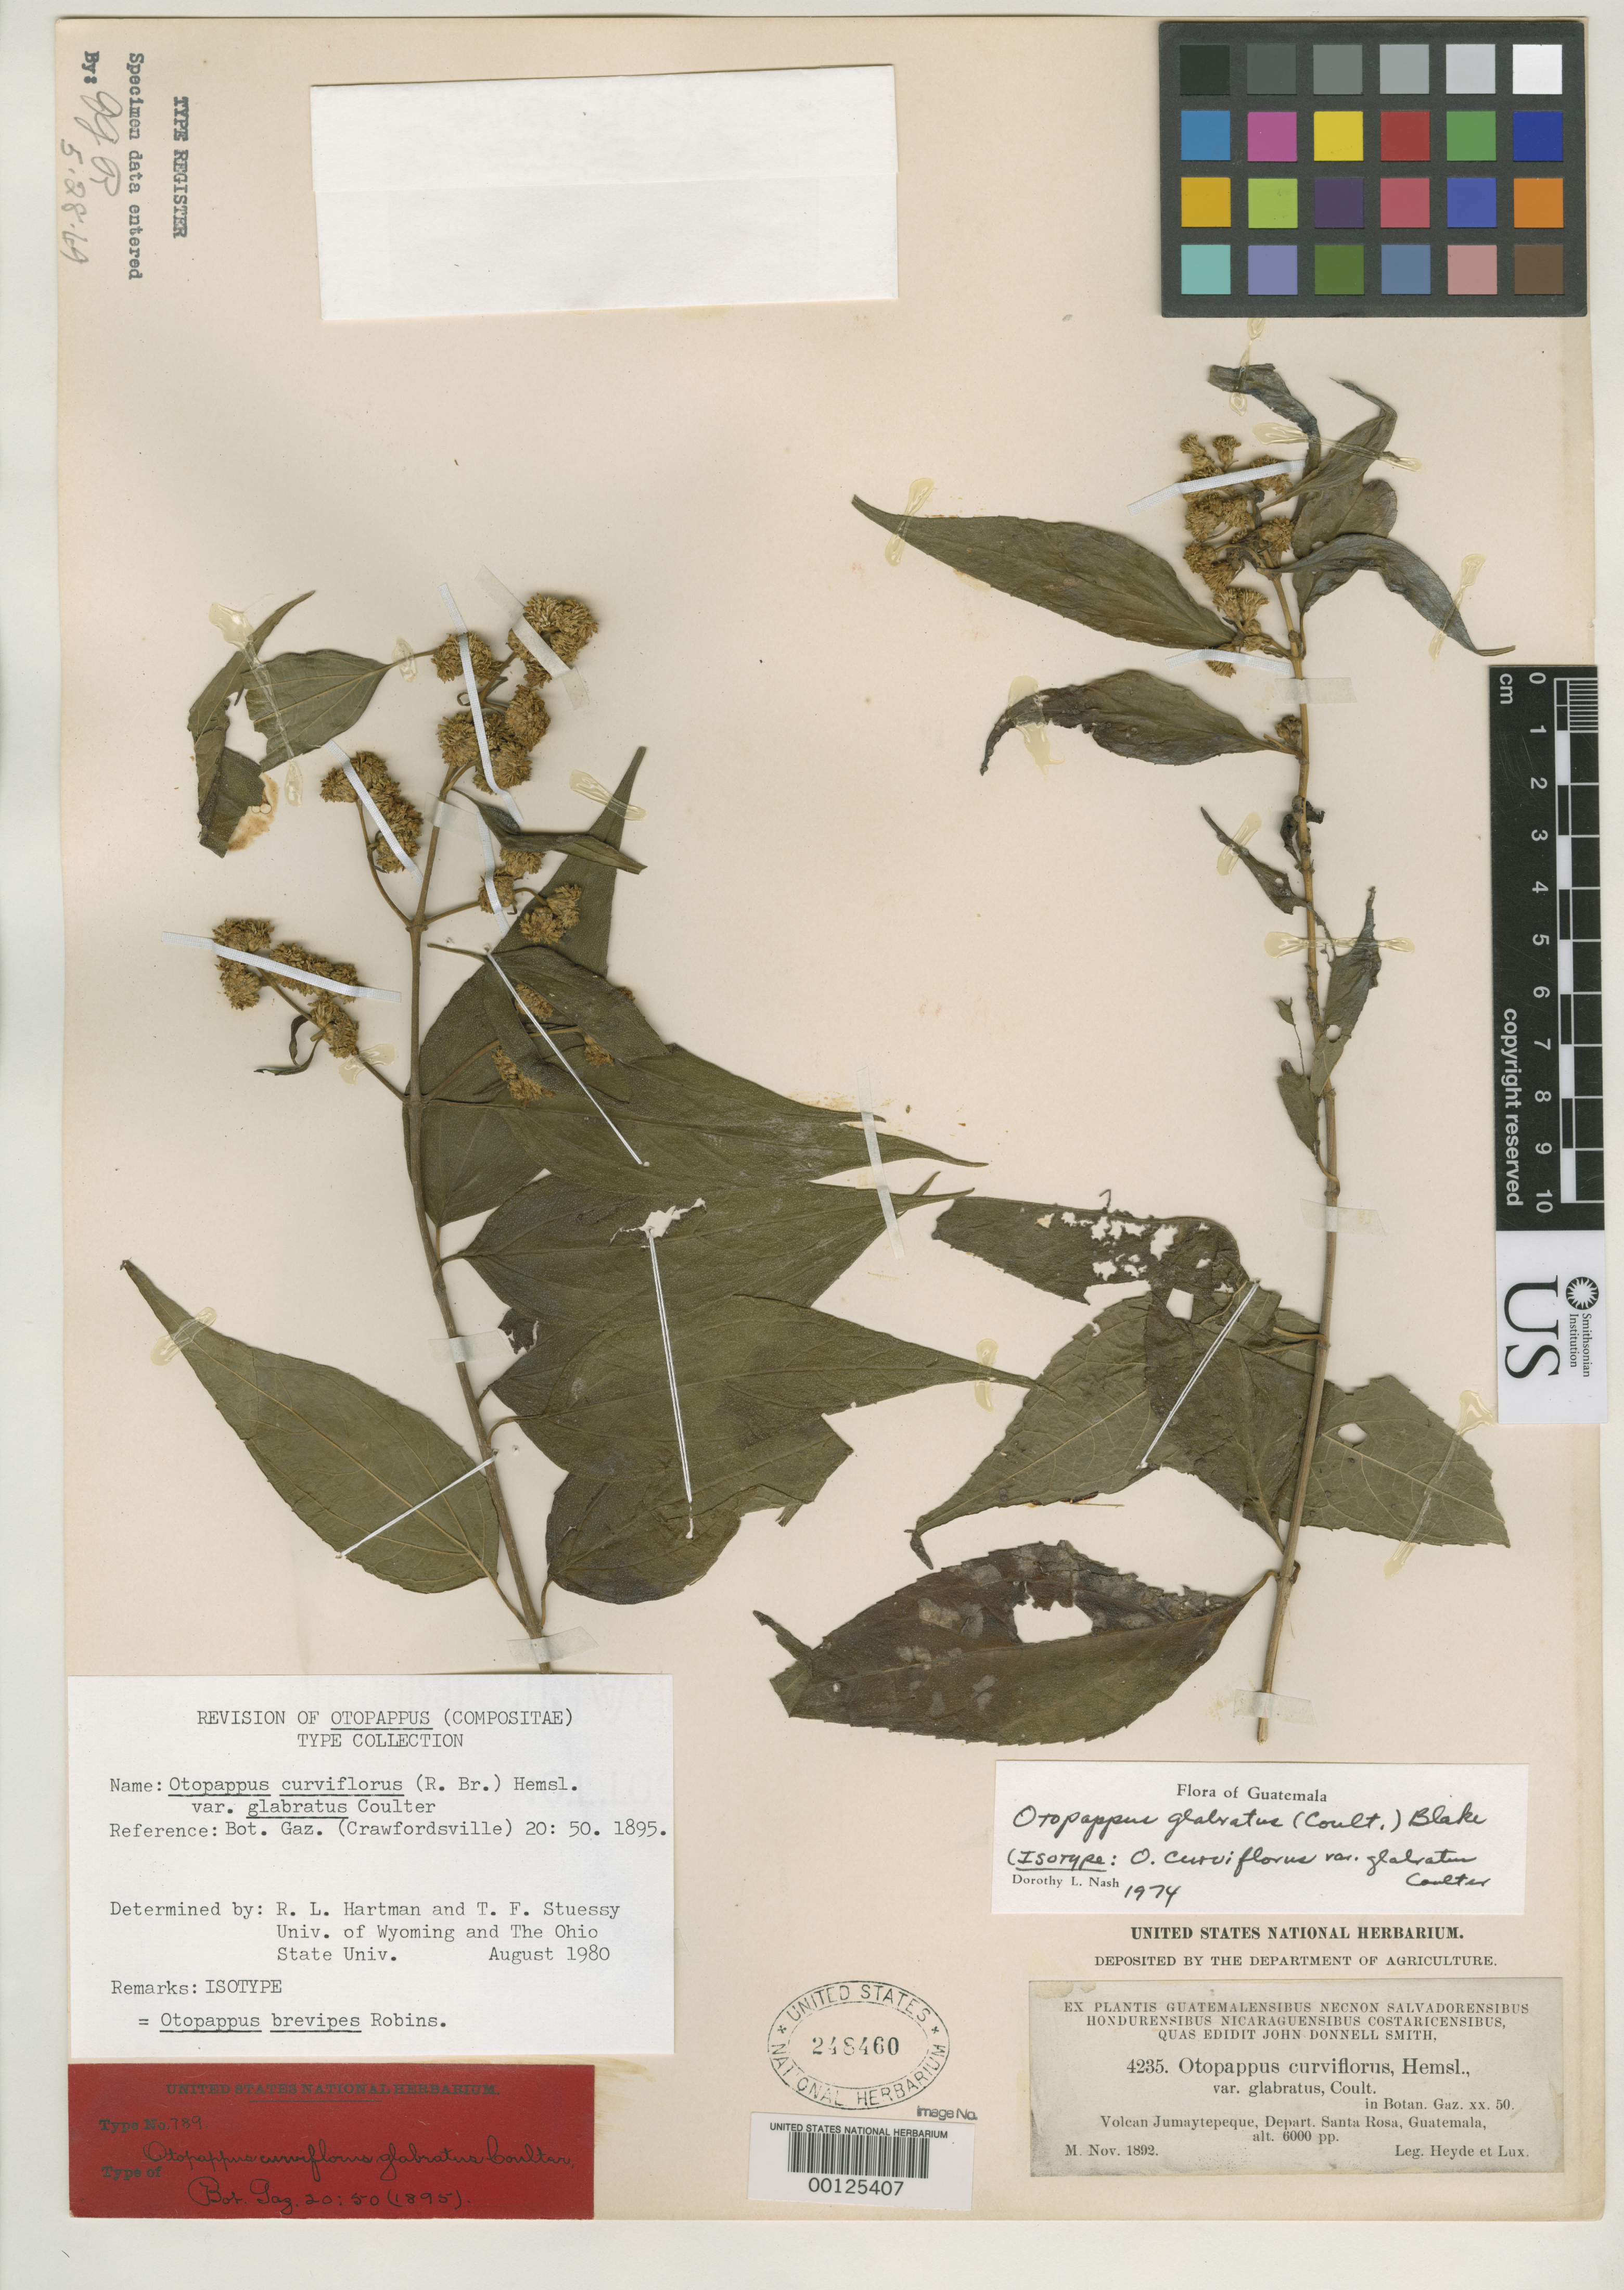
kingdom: Plantae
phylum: Tracheophyta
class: Magnoliopsida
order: Asterales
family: Asteraceae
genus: Otopappus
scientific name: Otopappus curviflorus var. glabratus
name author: J.M. Coult.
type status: Isotype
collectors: E. T. Heyde & E. Lux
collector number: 4235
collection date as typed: Nov 1892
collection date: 1892-11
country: Guatemala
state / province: Santa Rosa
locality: Jumaytepeque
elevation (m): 1829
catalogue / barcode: US 248460